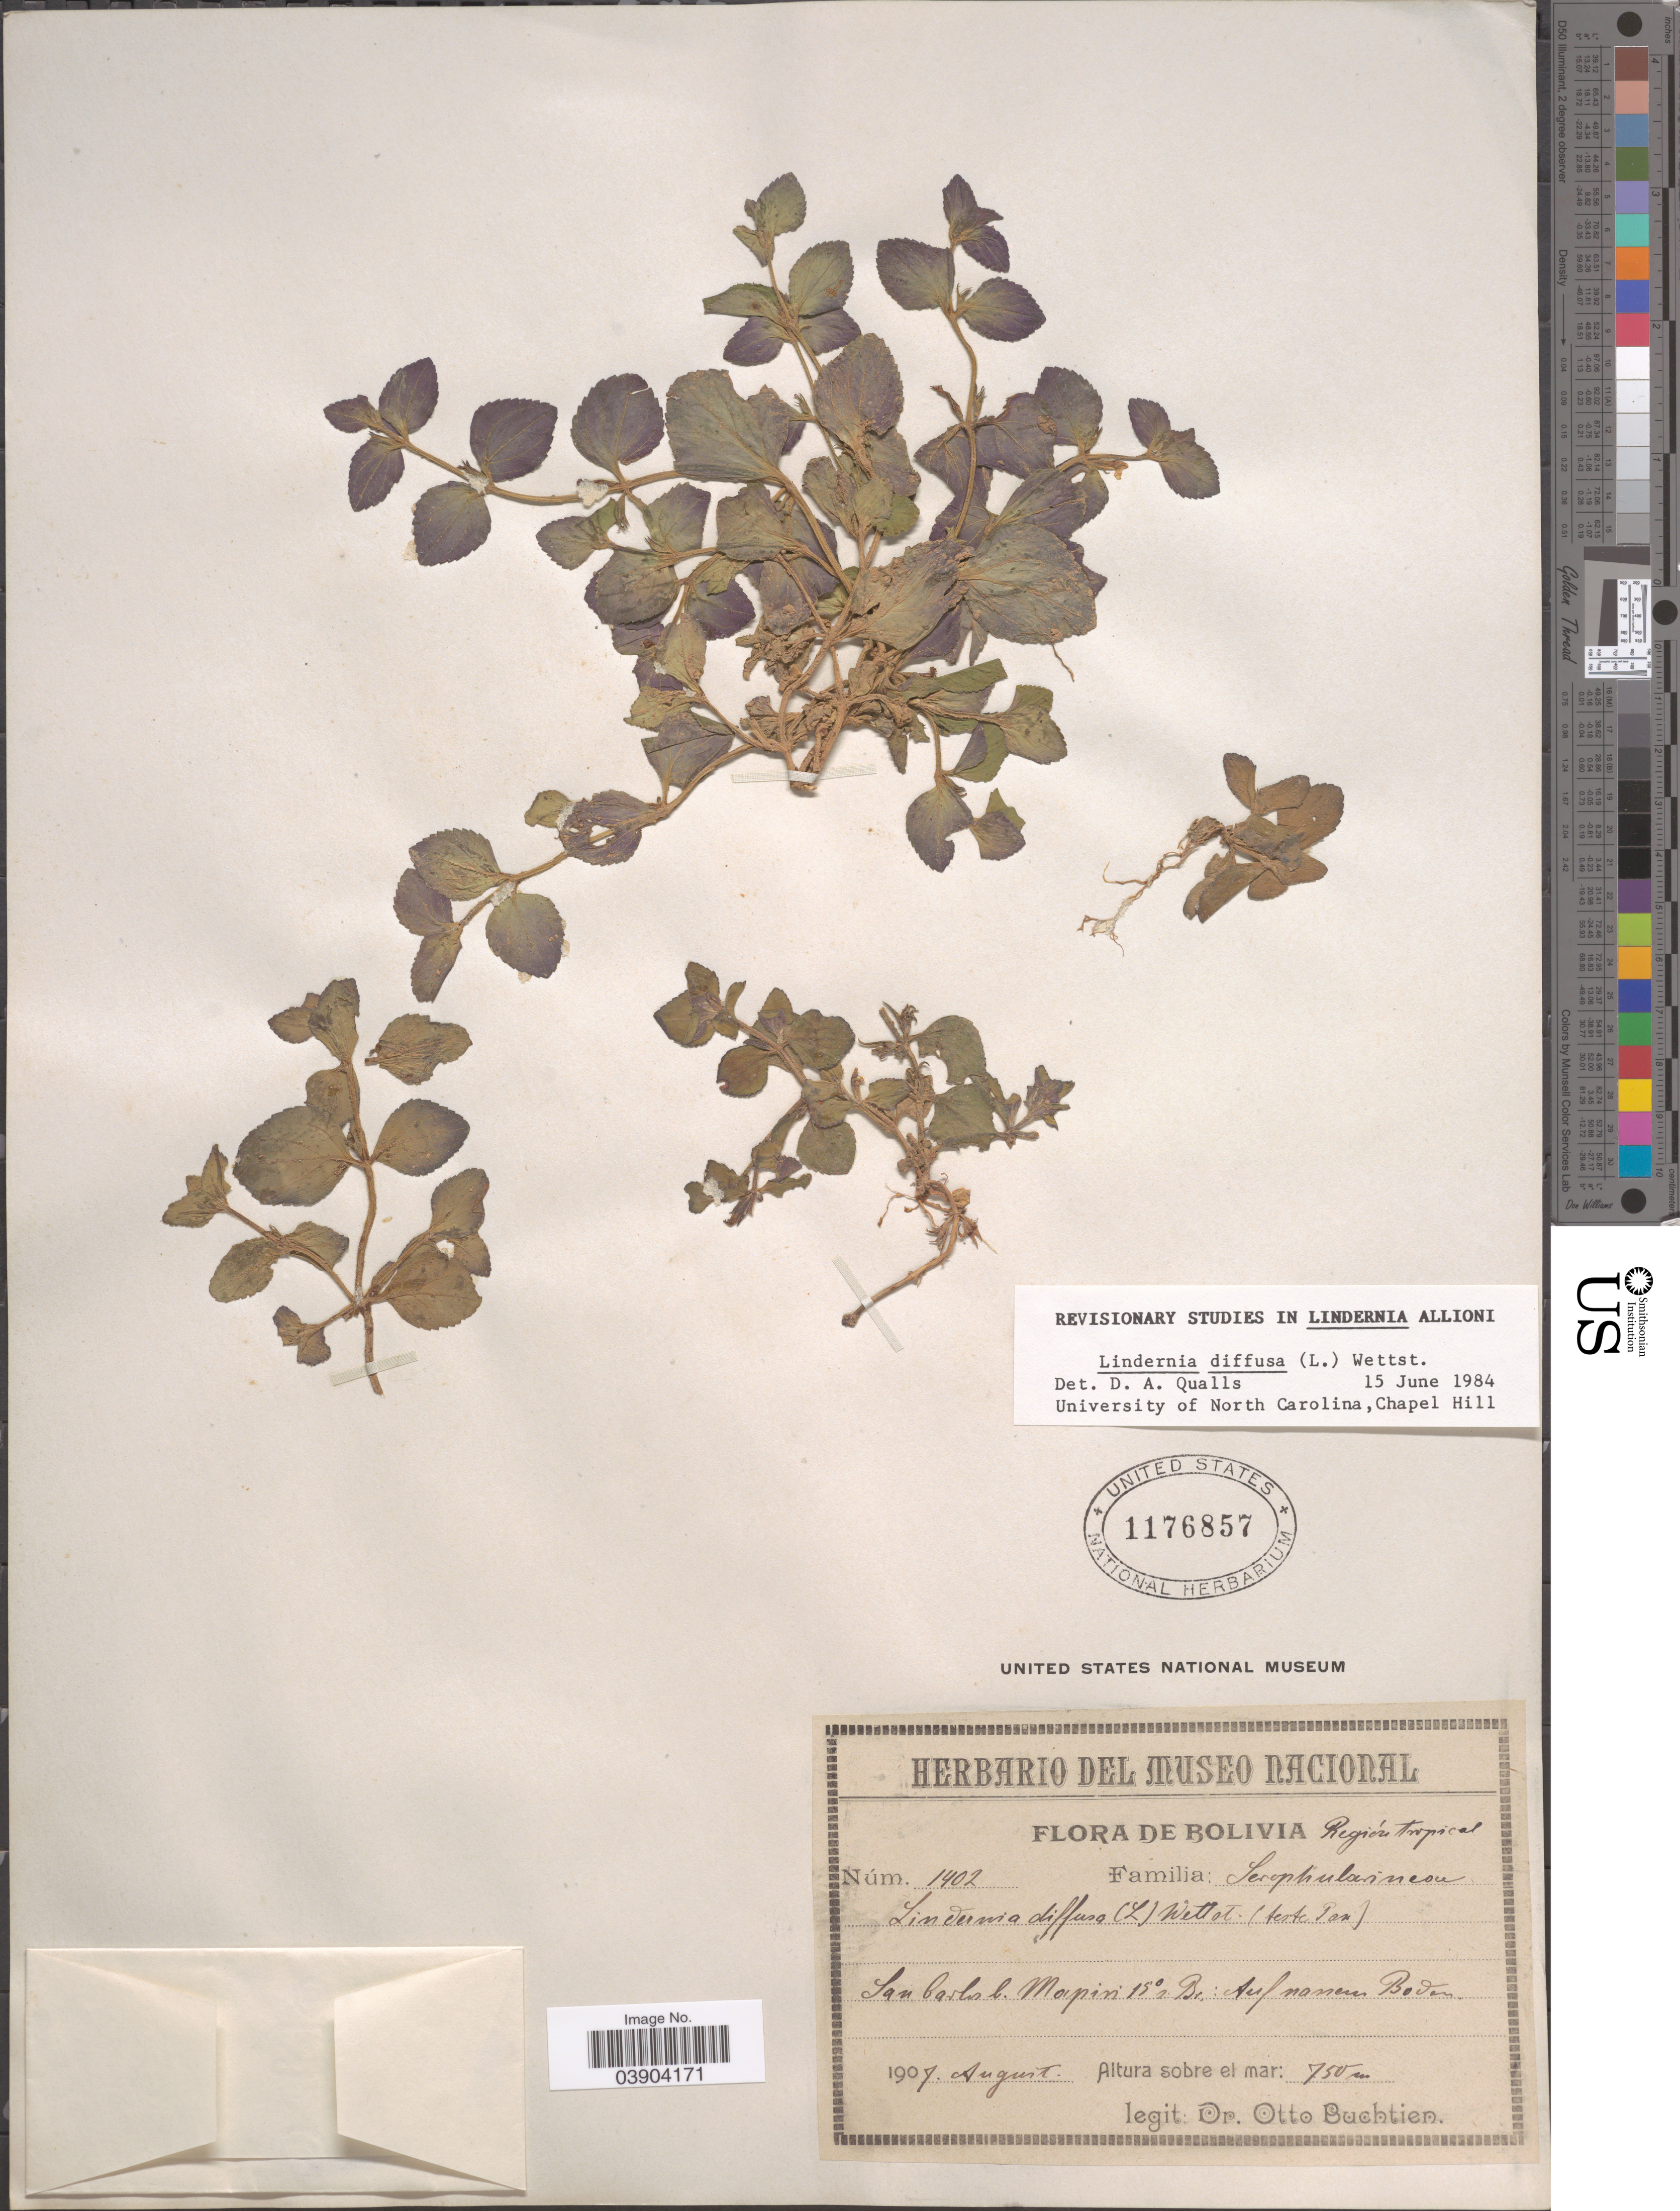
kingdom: Plantae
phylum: Tracheophyta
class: Magnoliopsida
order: Lamiales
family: Linderniaceae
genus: Lindernia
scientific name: Lindernia diffusa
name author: (L.) Wettst.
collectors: O. Buchtien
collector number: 1402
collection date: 1907-08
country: Bolivia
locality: Región Tropical. San baslos b. Mapiri 15° s. Br.: Auf nassen Boden.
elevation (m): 750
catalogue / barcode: US 1176857